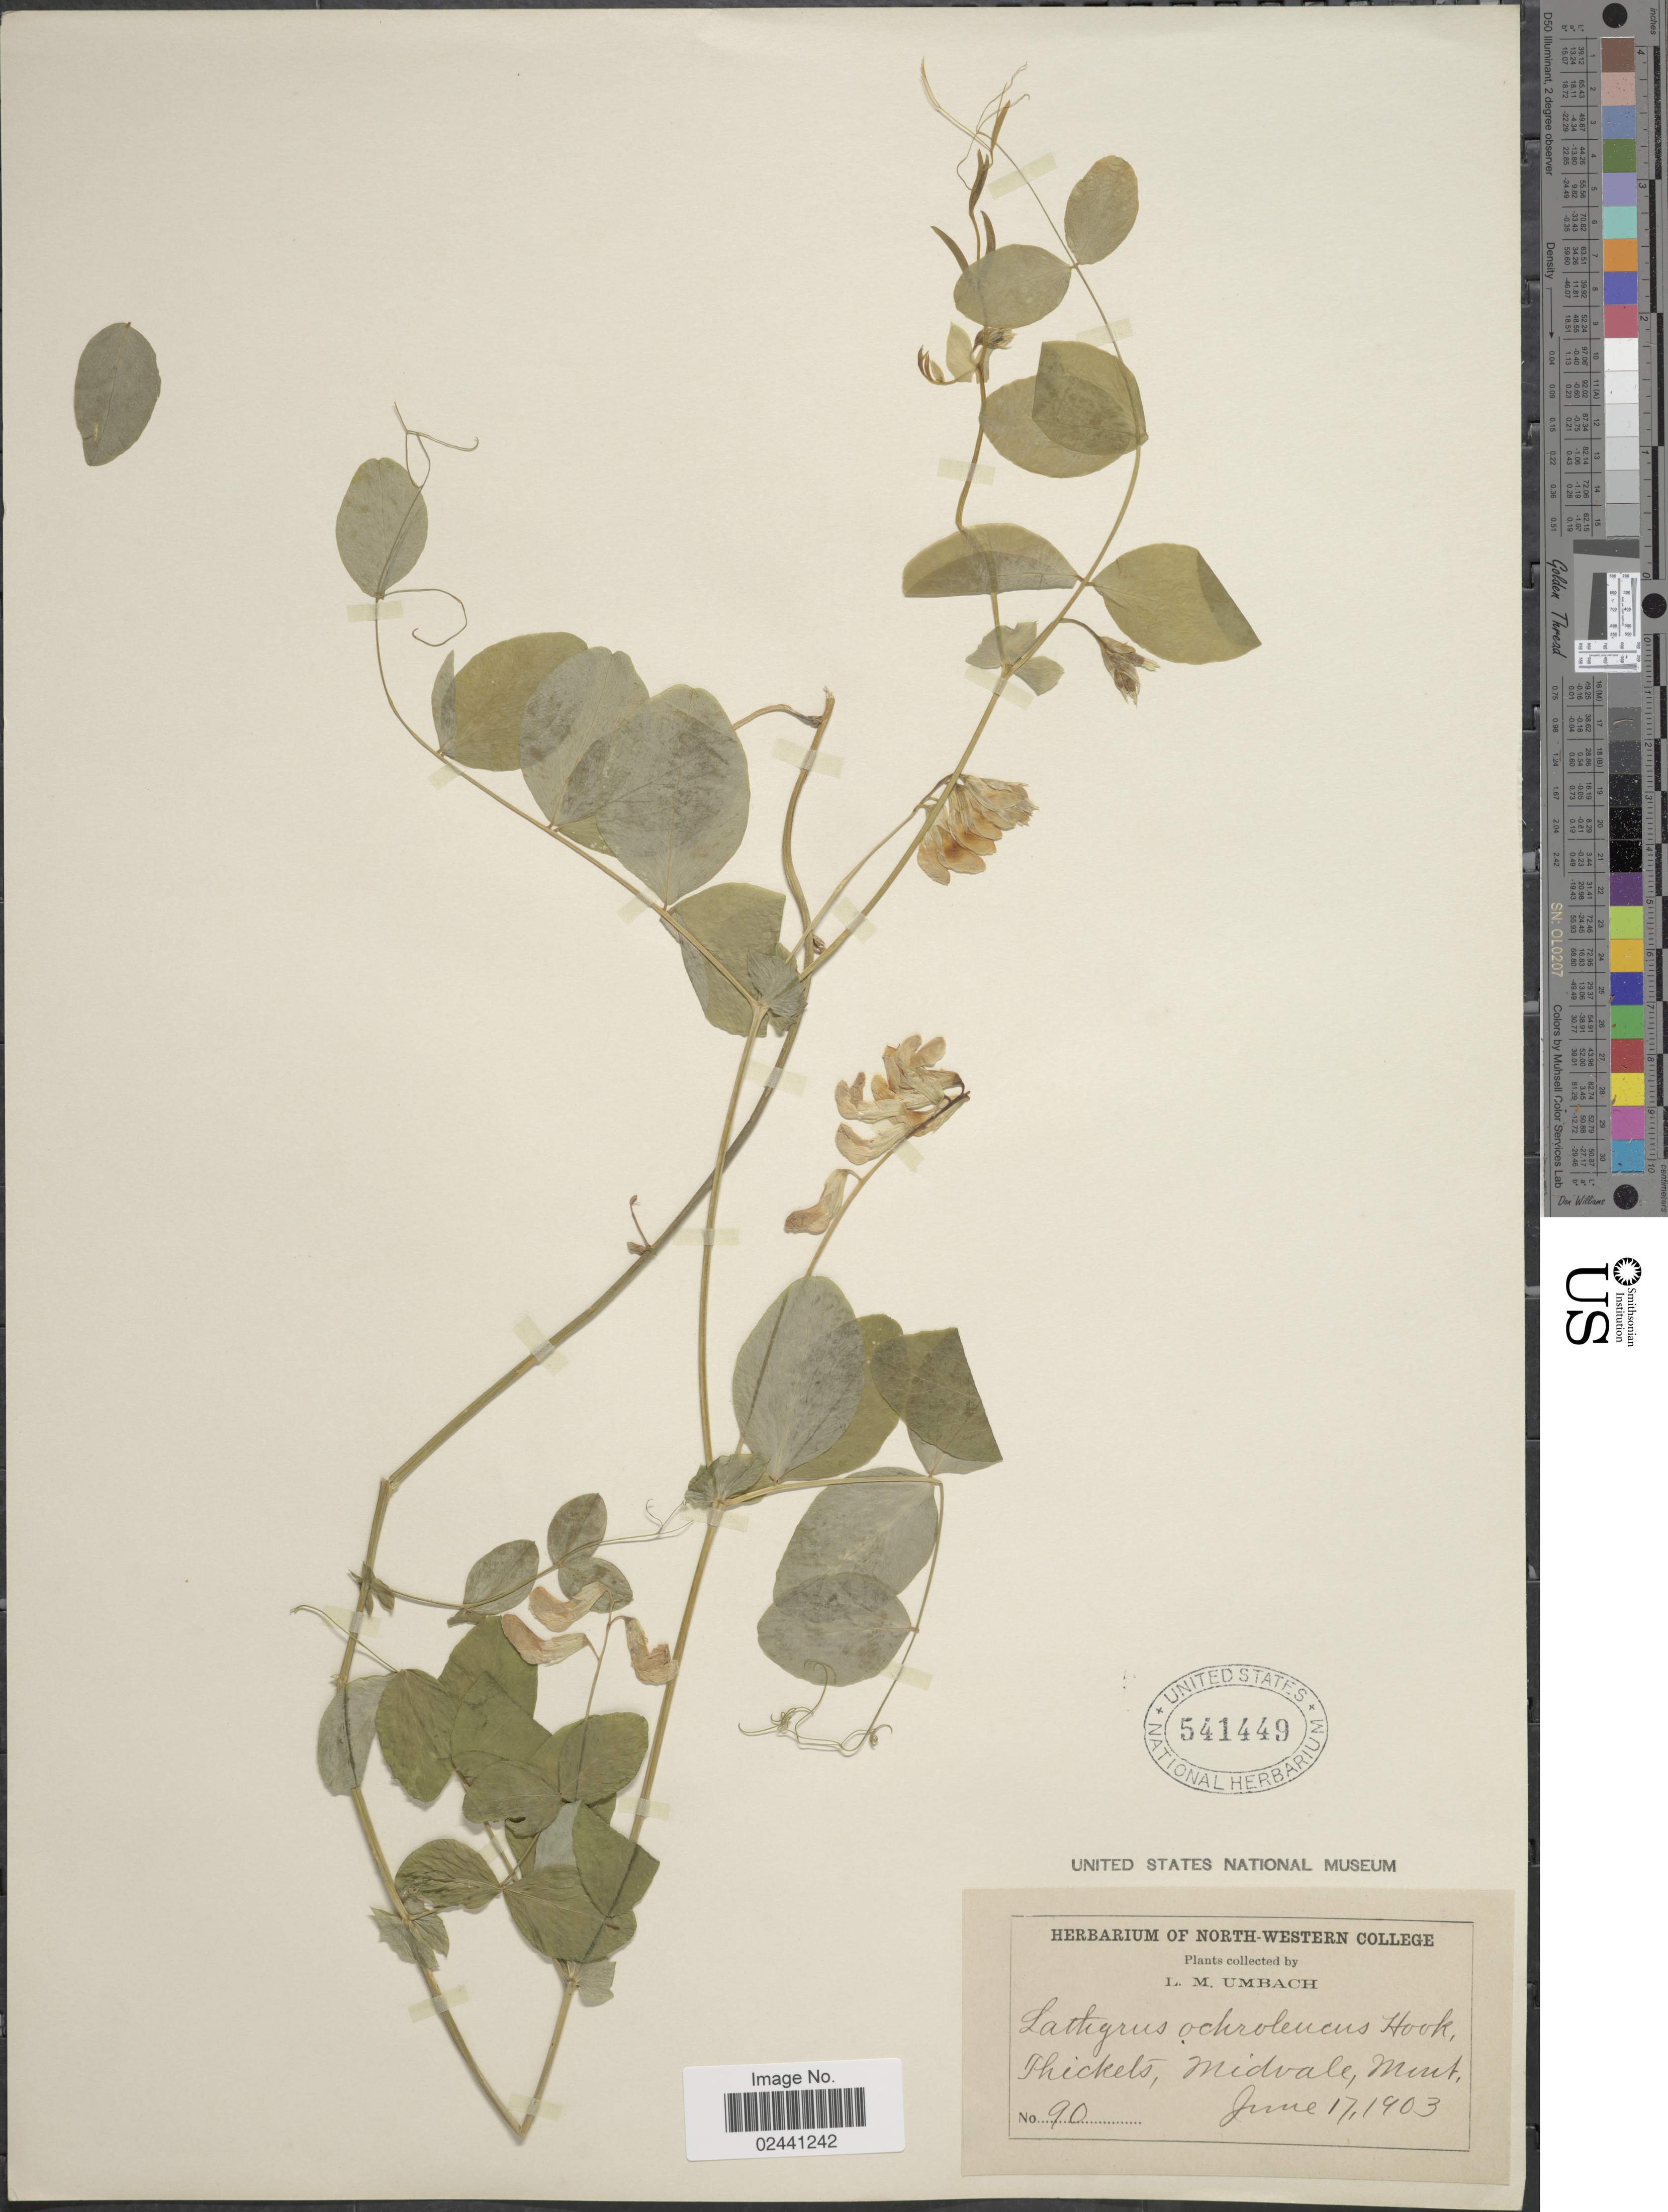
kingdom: Plantae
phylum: Tracheophyta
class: Magnoliopsida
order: Fabales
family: Fabaceae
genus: Lathyrus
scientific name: Lathyrus ochroleucus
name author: Hook.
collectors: L. M. Umbach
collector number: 90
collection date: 1903-06-17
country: United States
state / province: Montana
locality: Thickets, Midvale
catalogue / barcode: US 541449